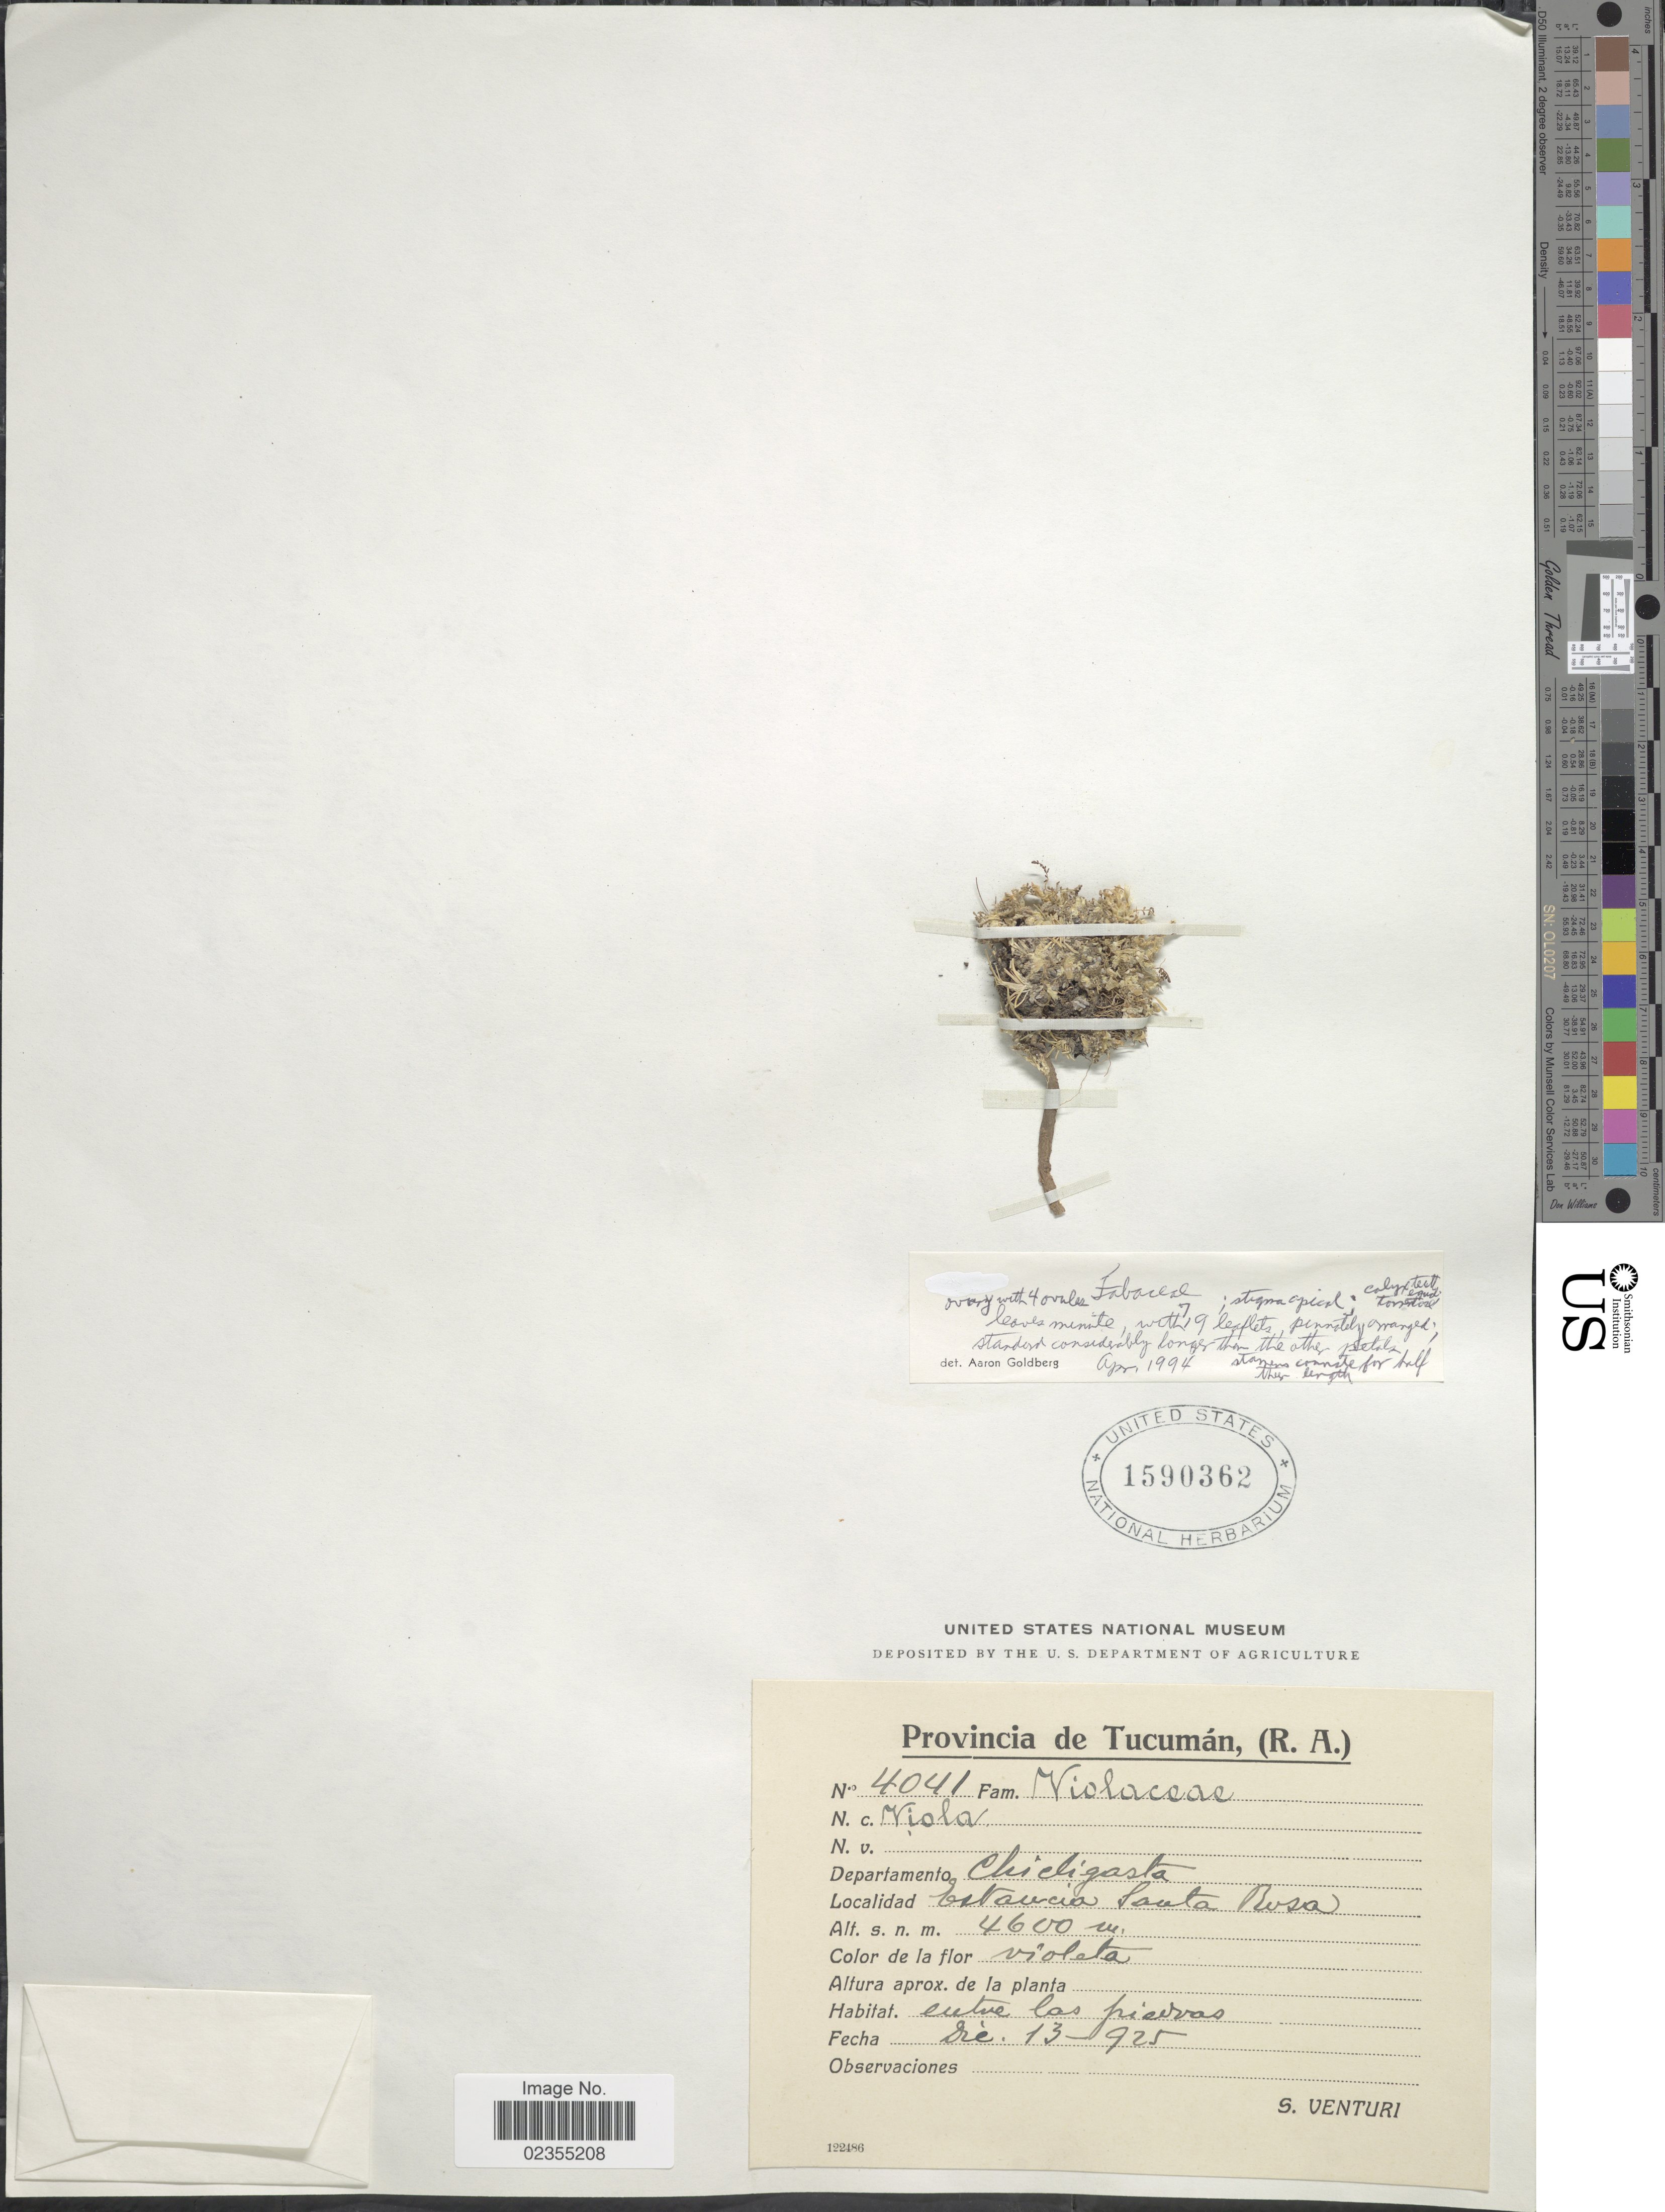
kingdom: Plantae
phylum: Tracheophyta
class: Magnoliopsida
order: Fabales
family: Fabaceae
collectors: S. Venturi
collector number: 4041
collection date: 1925-12-13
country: Argentina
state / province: Tucuman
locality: Provincia de Tucumán, (R.A.). Departamento Chicligasta. Estancia Santa Rosa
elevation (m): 4600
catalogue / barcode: US 1590362